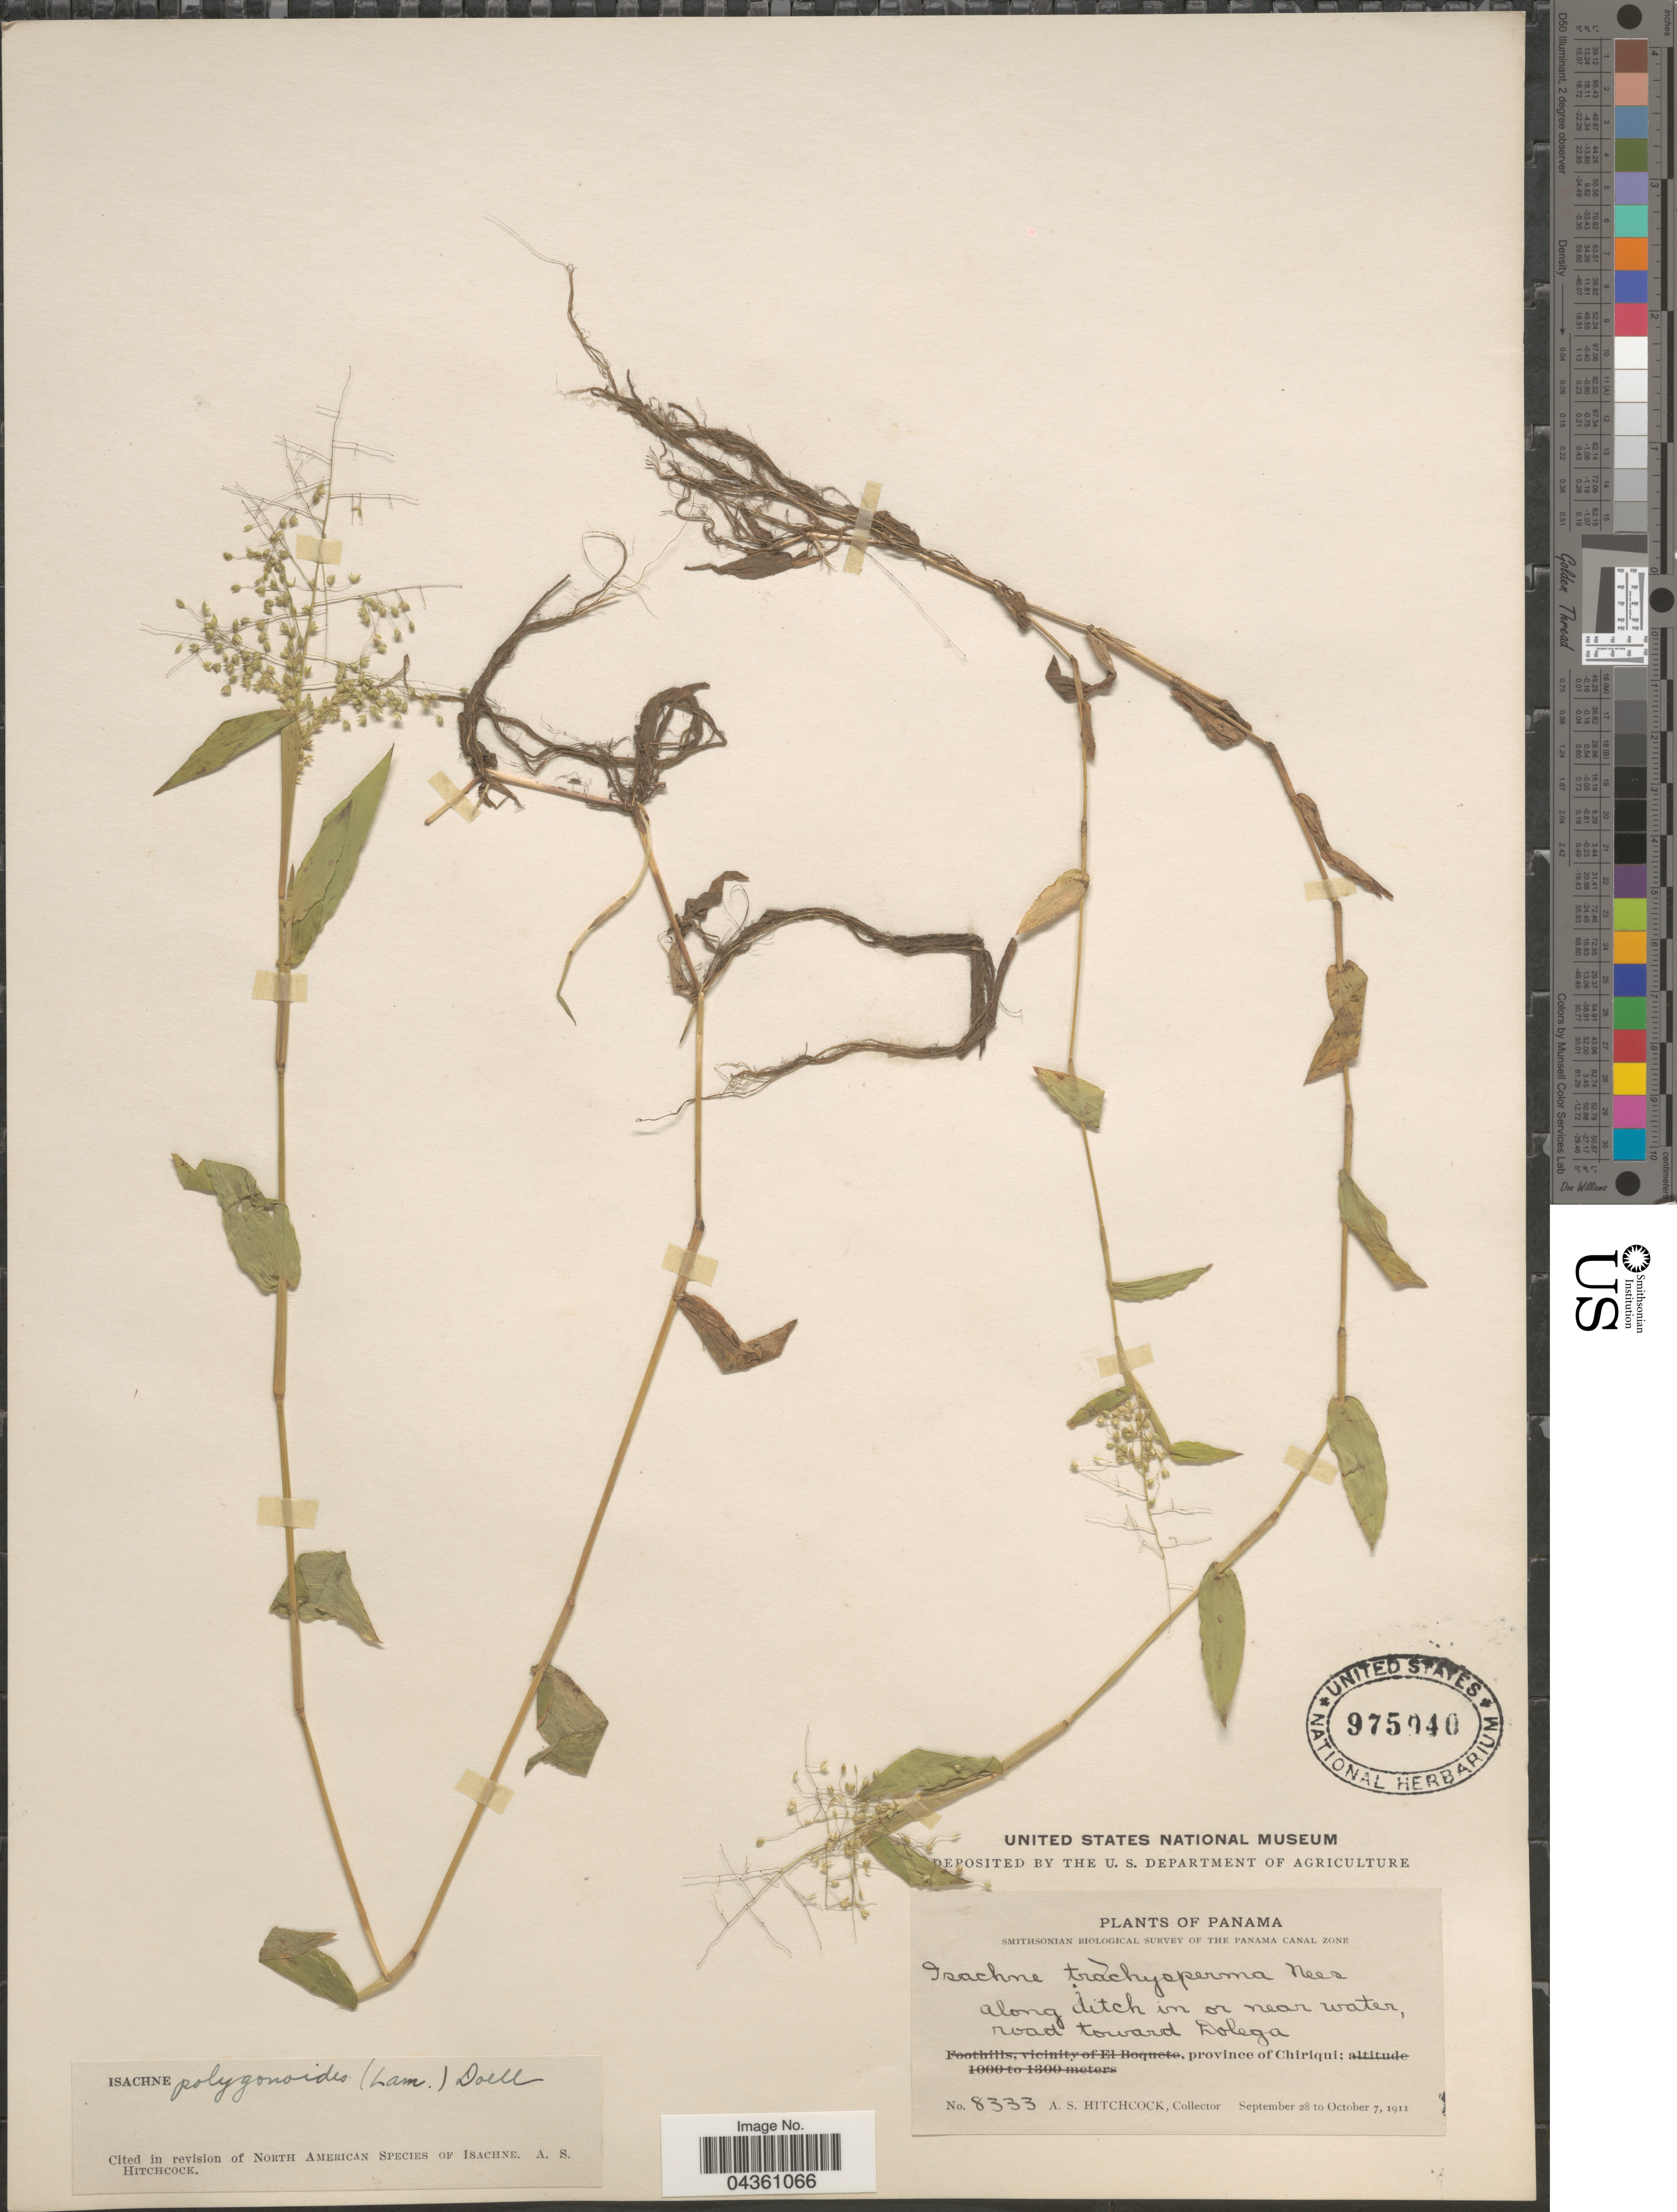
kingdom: Plantae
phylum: Tracheophyta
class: Liliopsida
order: Poales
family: Poaceae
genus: Isachne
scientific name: Isachne polygonoides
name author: (Lam.) Döll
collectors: A. S. Hitchcock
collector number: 8333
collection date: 1911-09-28/1911-10-07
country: Panama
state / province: Chiriqui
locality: Smithsonian Biological Survey of the Panama Canal Zone. Along ditch in or near water, road toward Dolega.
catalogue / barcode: US 975940